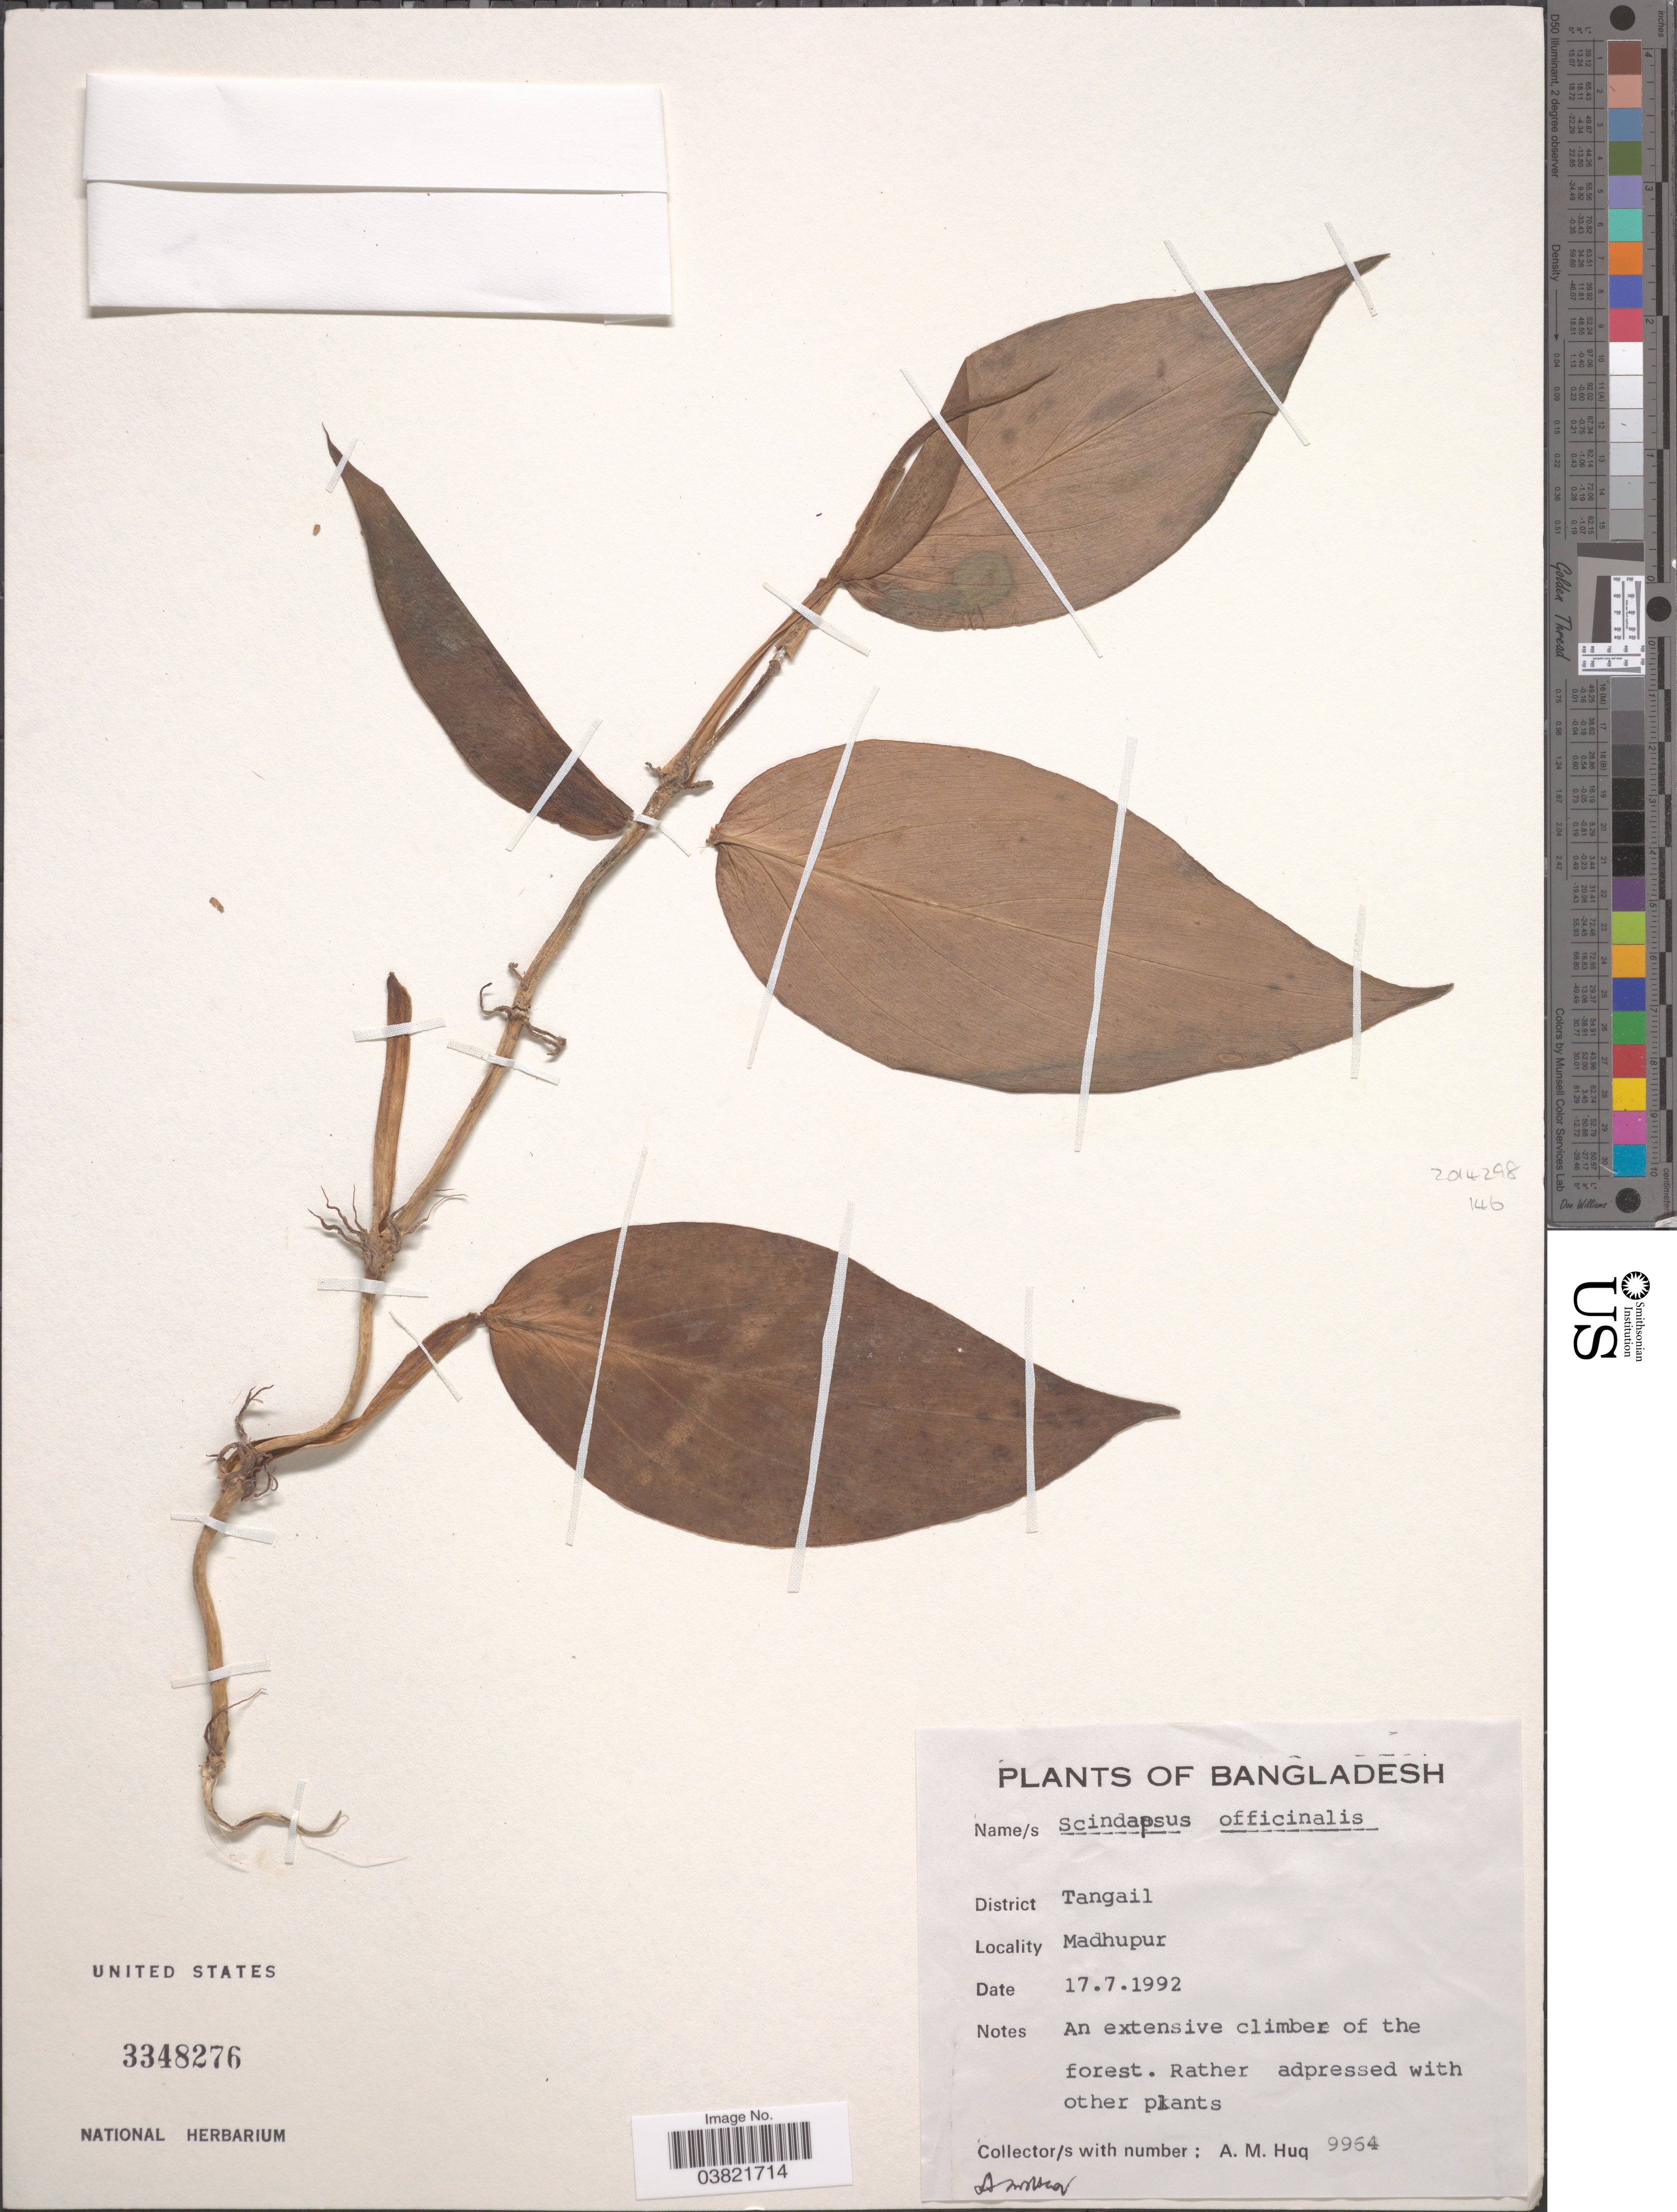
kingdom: Plantae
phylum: Tracheophyta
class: Liliopsida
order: Alismatales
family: Araceae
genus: Scindapsus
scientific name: Scindapsus officinalis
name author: (Roxb.) Schott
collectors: A. M. Huq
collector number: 9964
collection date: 1992-07-17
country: Bangladesh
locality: District Tangail, Madhupur.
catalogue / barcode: US 3348276